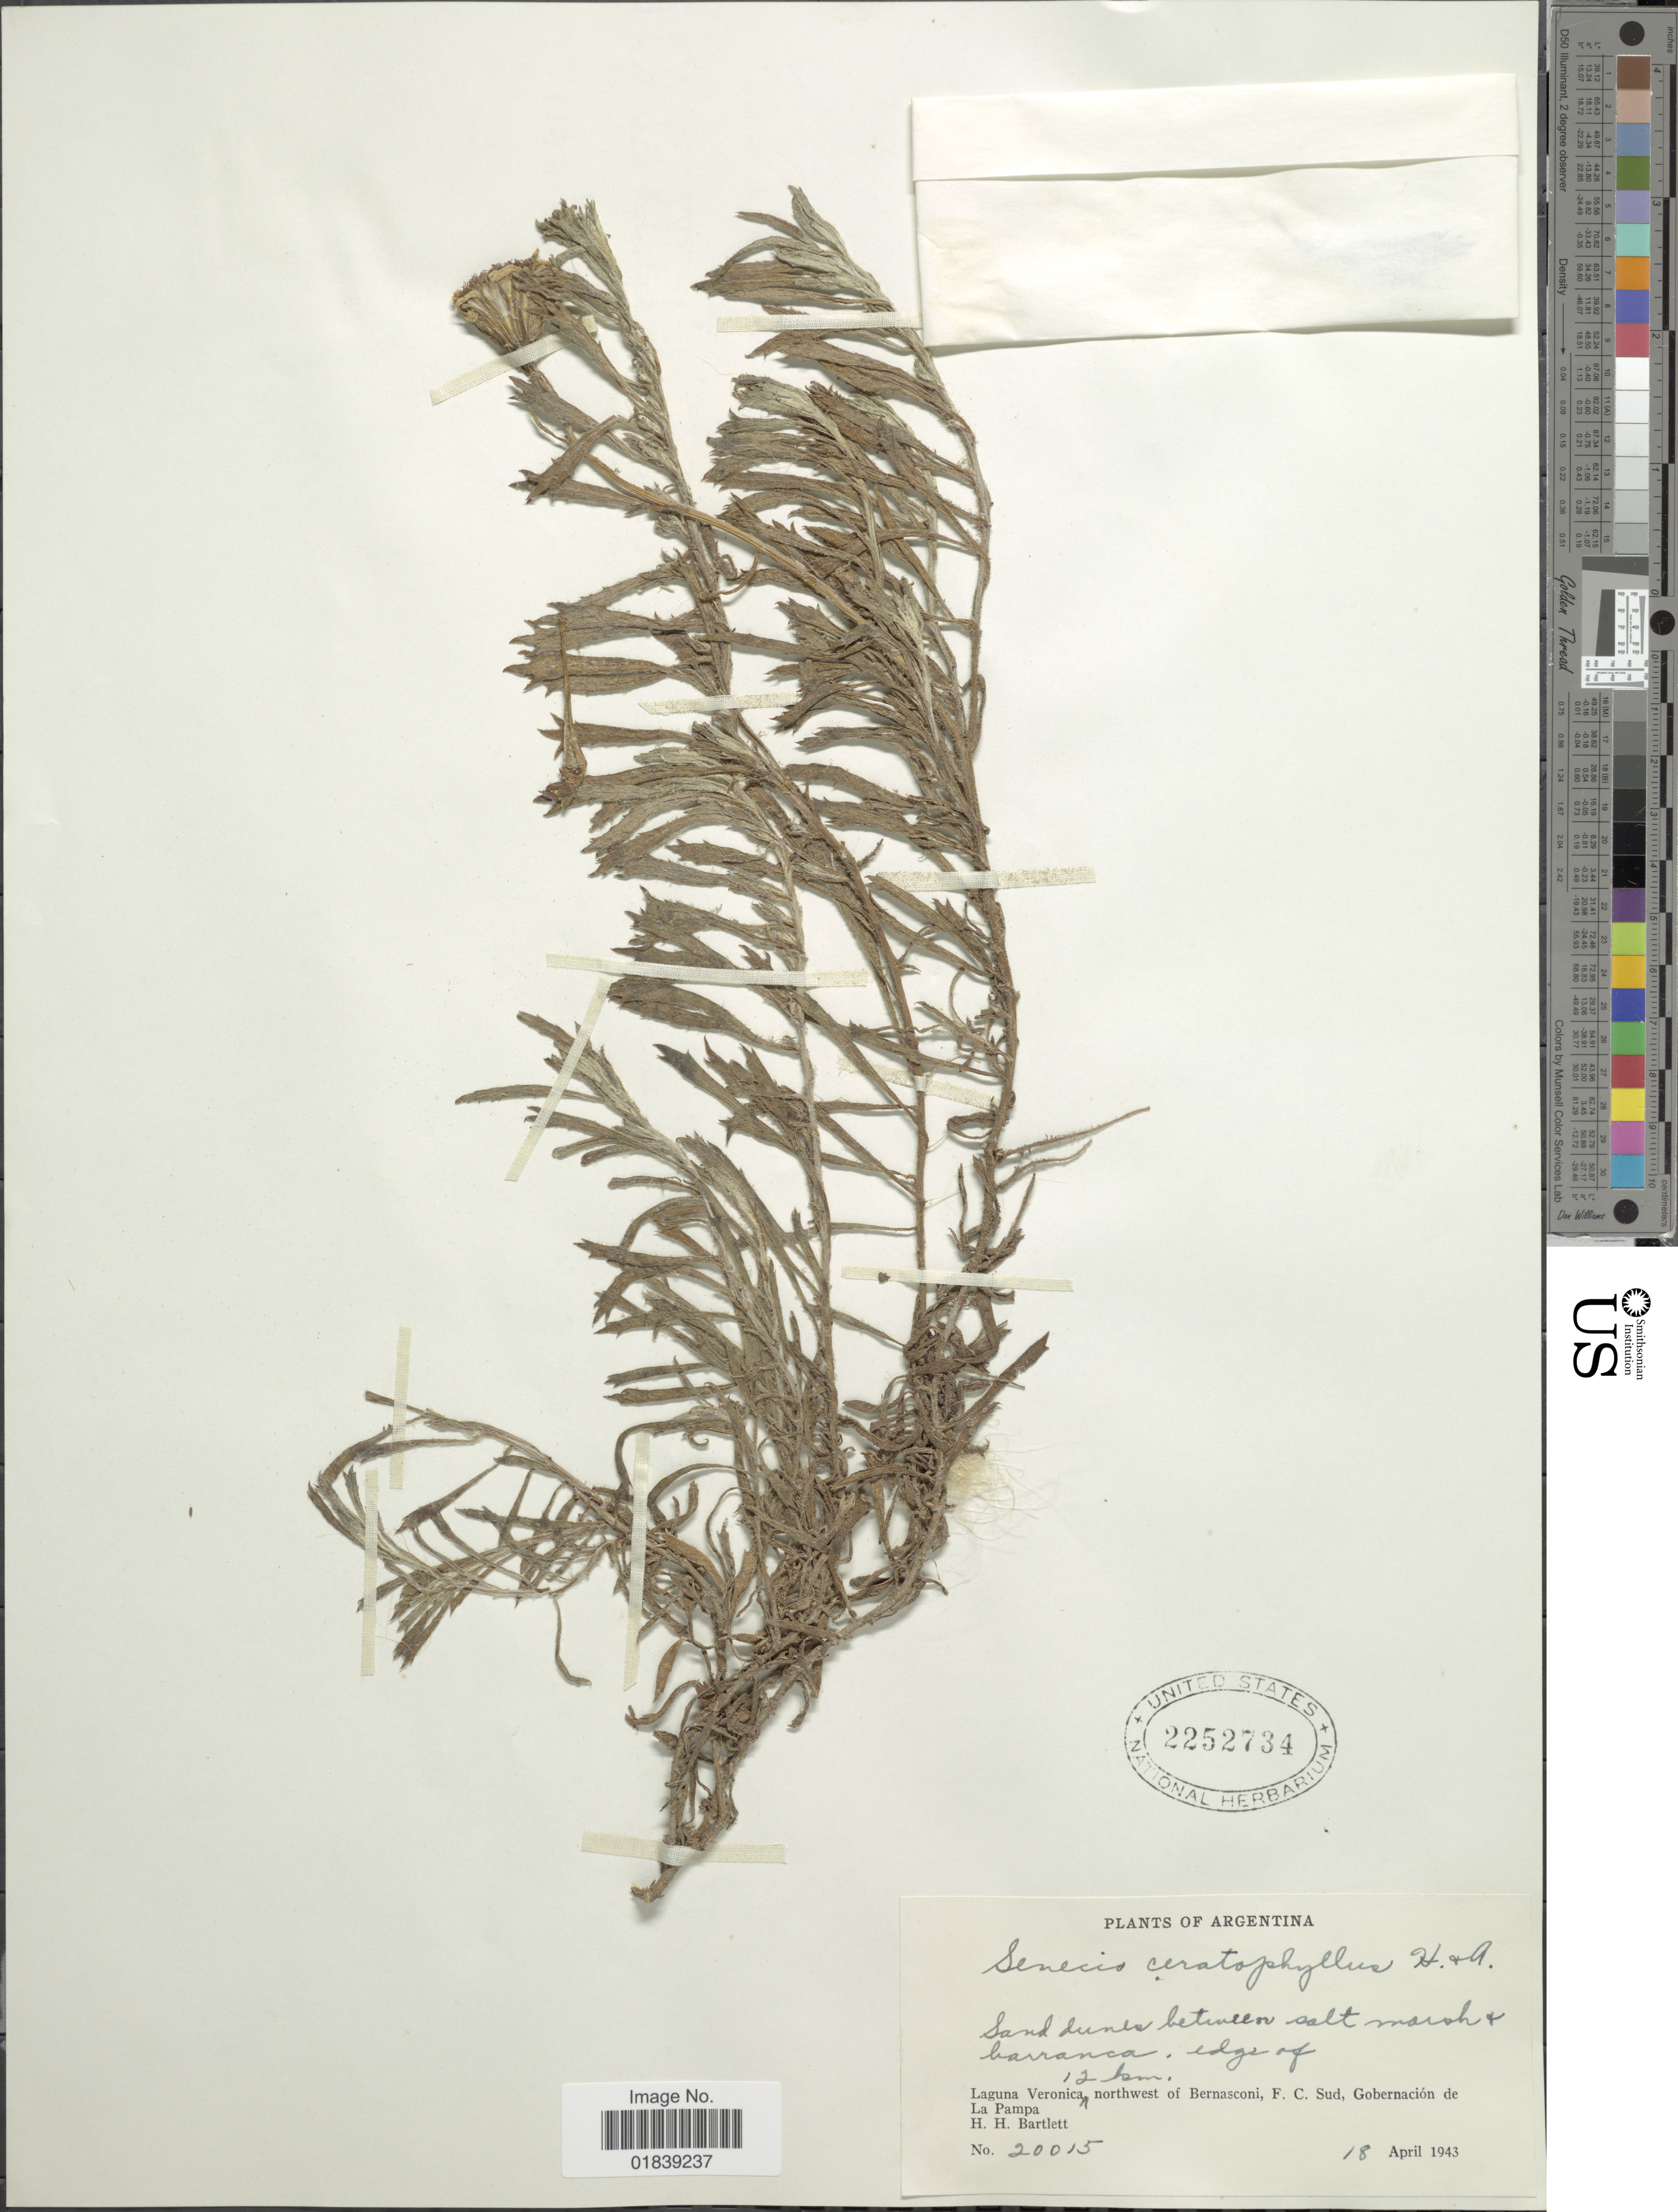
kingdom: Plantae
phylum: Tracheophyta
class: Magnoliopsida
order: Asterales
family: Asteraceae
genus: Senecio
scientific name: Senecio ceratophylloides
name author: Griseb.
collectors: H. H. Bartlett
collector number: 20015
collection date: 1943-04-18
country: Argentina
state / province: La Pampa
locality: Laguna Veronica 12 km northwest of Bernasconi, F. C. Sud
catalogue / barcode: US 2252734